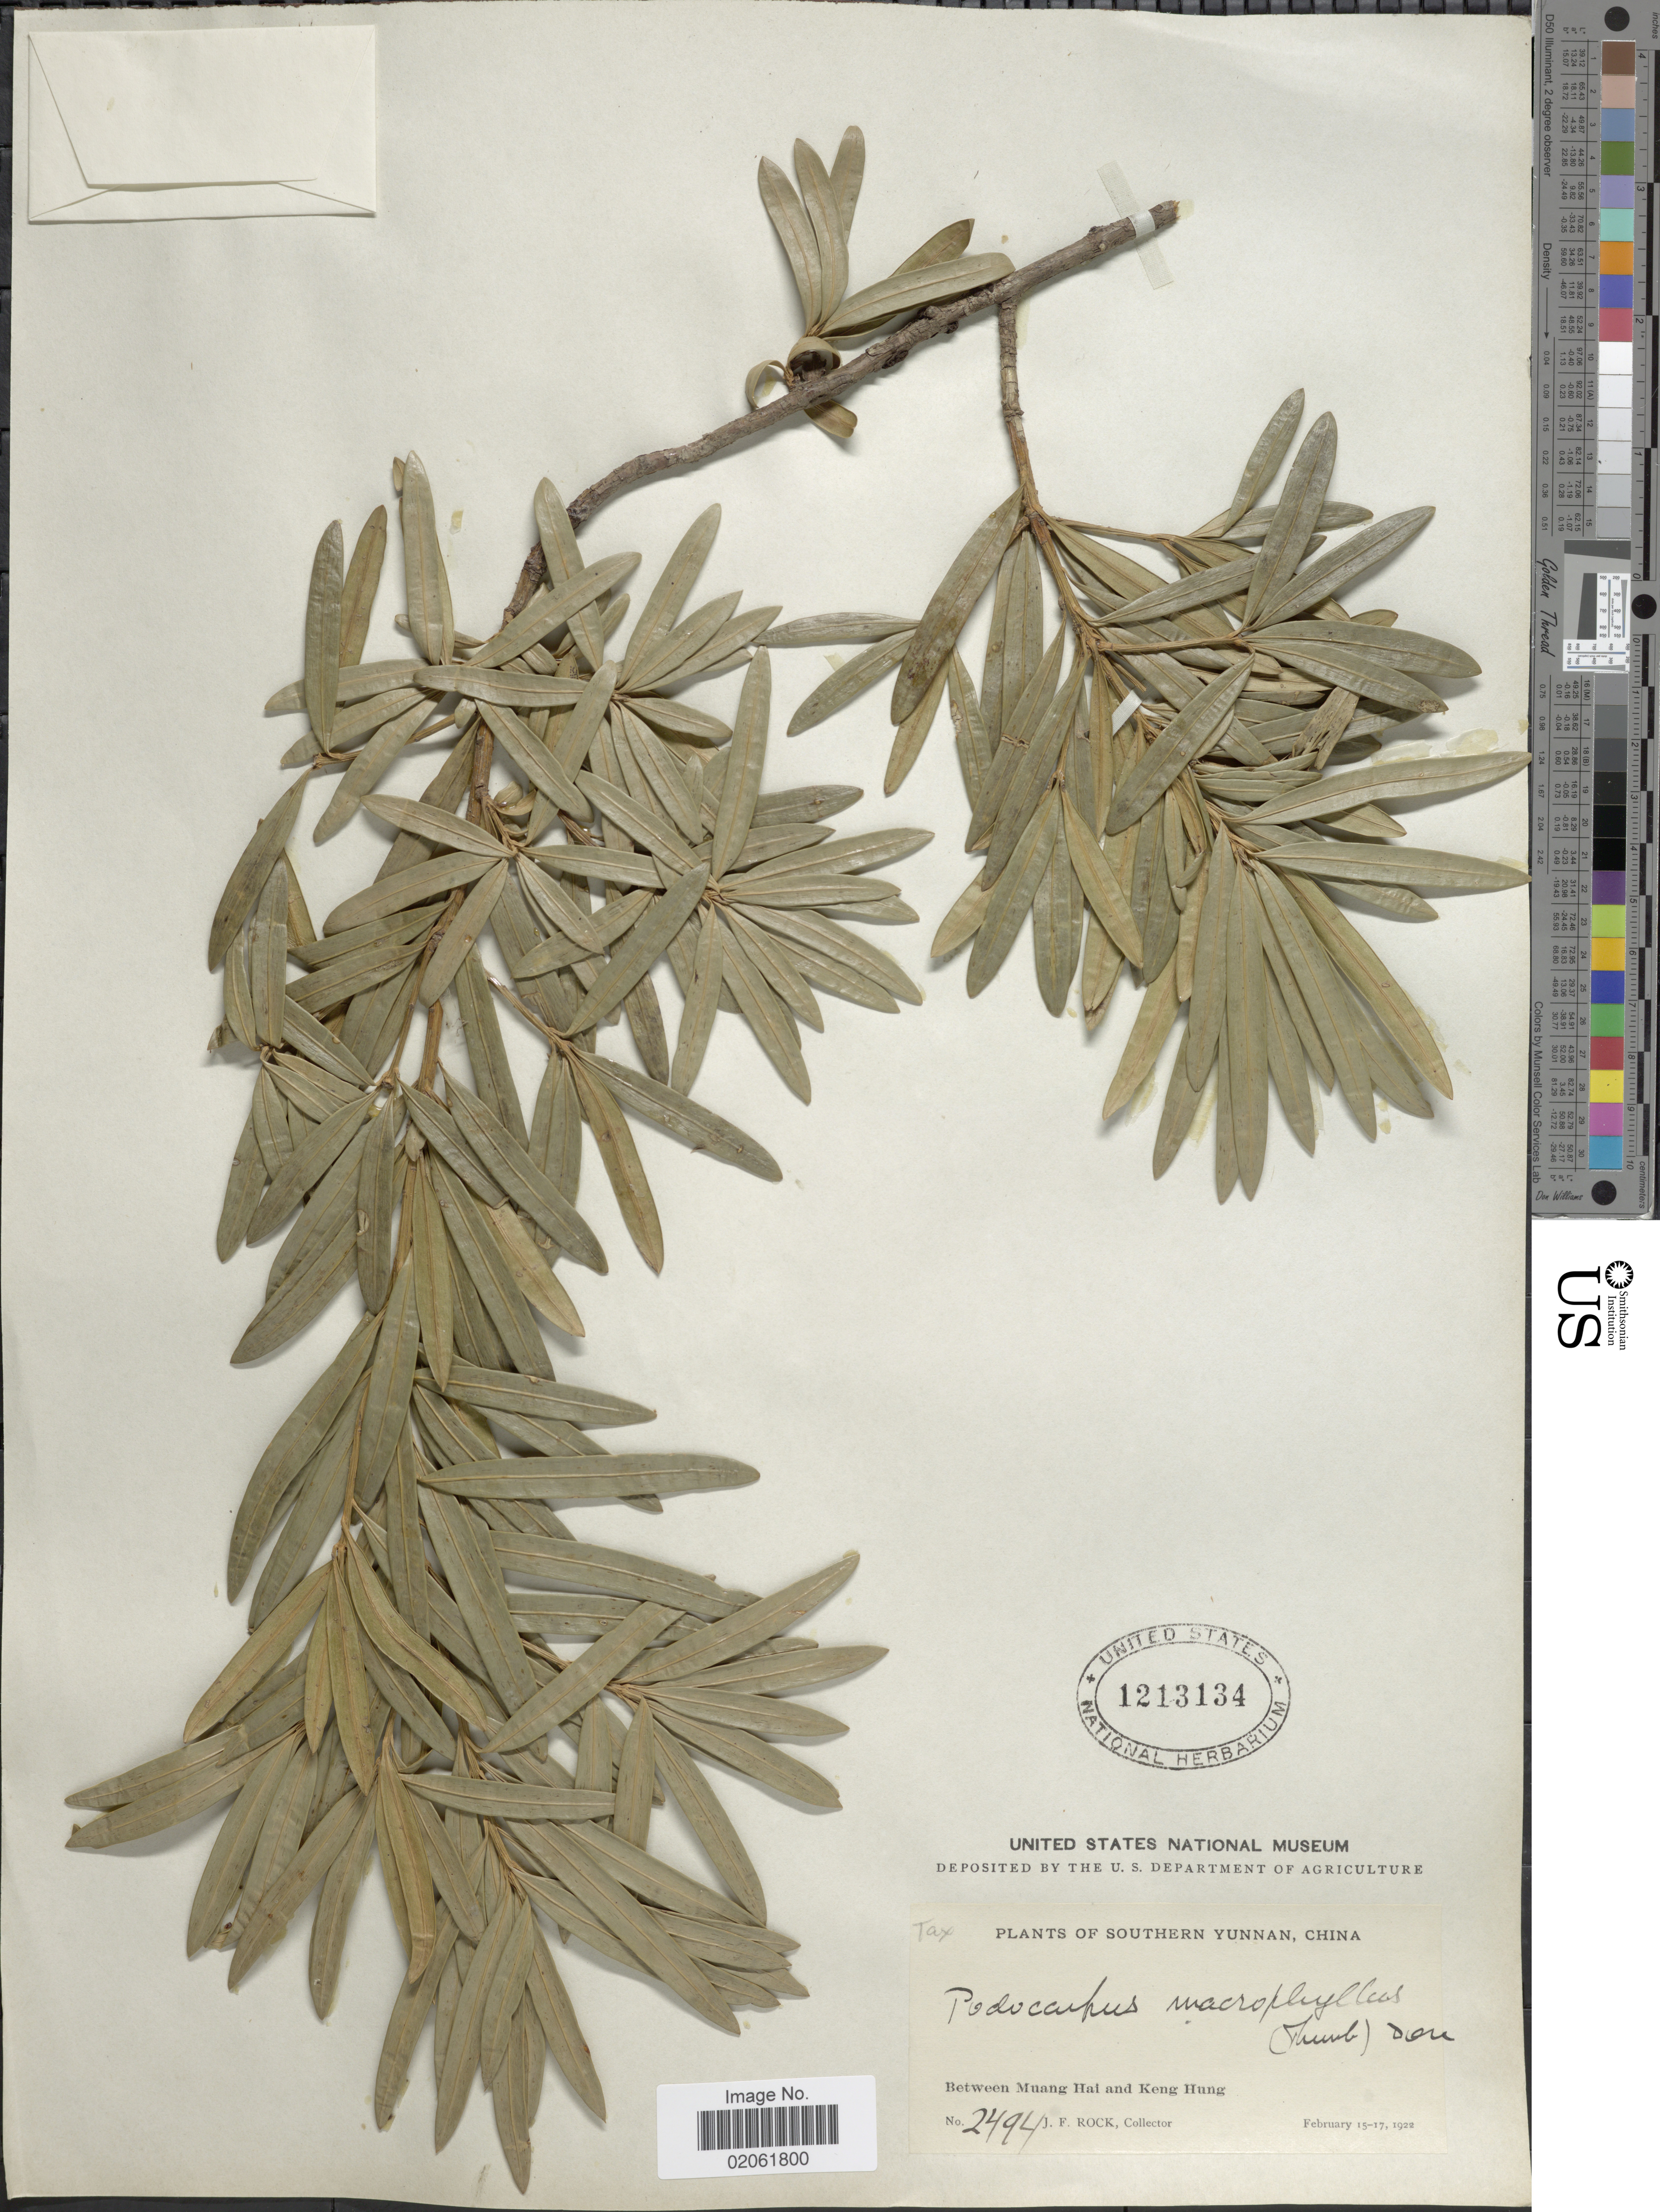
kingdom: Plantae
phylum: Tracheophyta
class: Pinopsida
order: Pinales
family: Podocarpaceae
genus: Podocarpus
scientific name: Podocarpus macrophyllus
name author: (Thunb.) Sweet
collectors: J. Rock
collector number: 2494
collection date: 1922-02-15/1922-02-17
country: China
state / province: Yunnan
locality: Southern Yunnan, Between Muang Hai and Keng Hung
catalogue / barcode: US 1213134